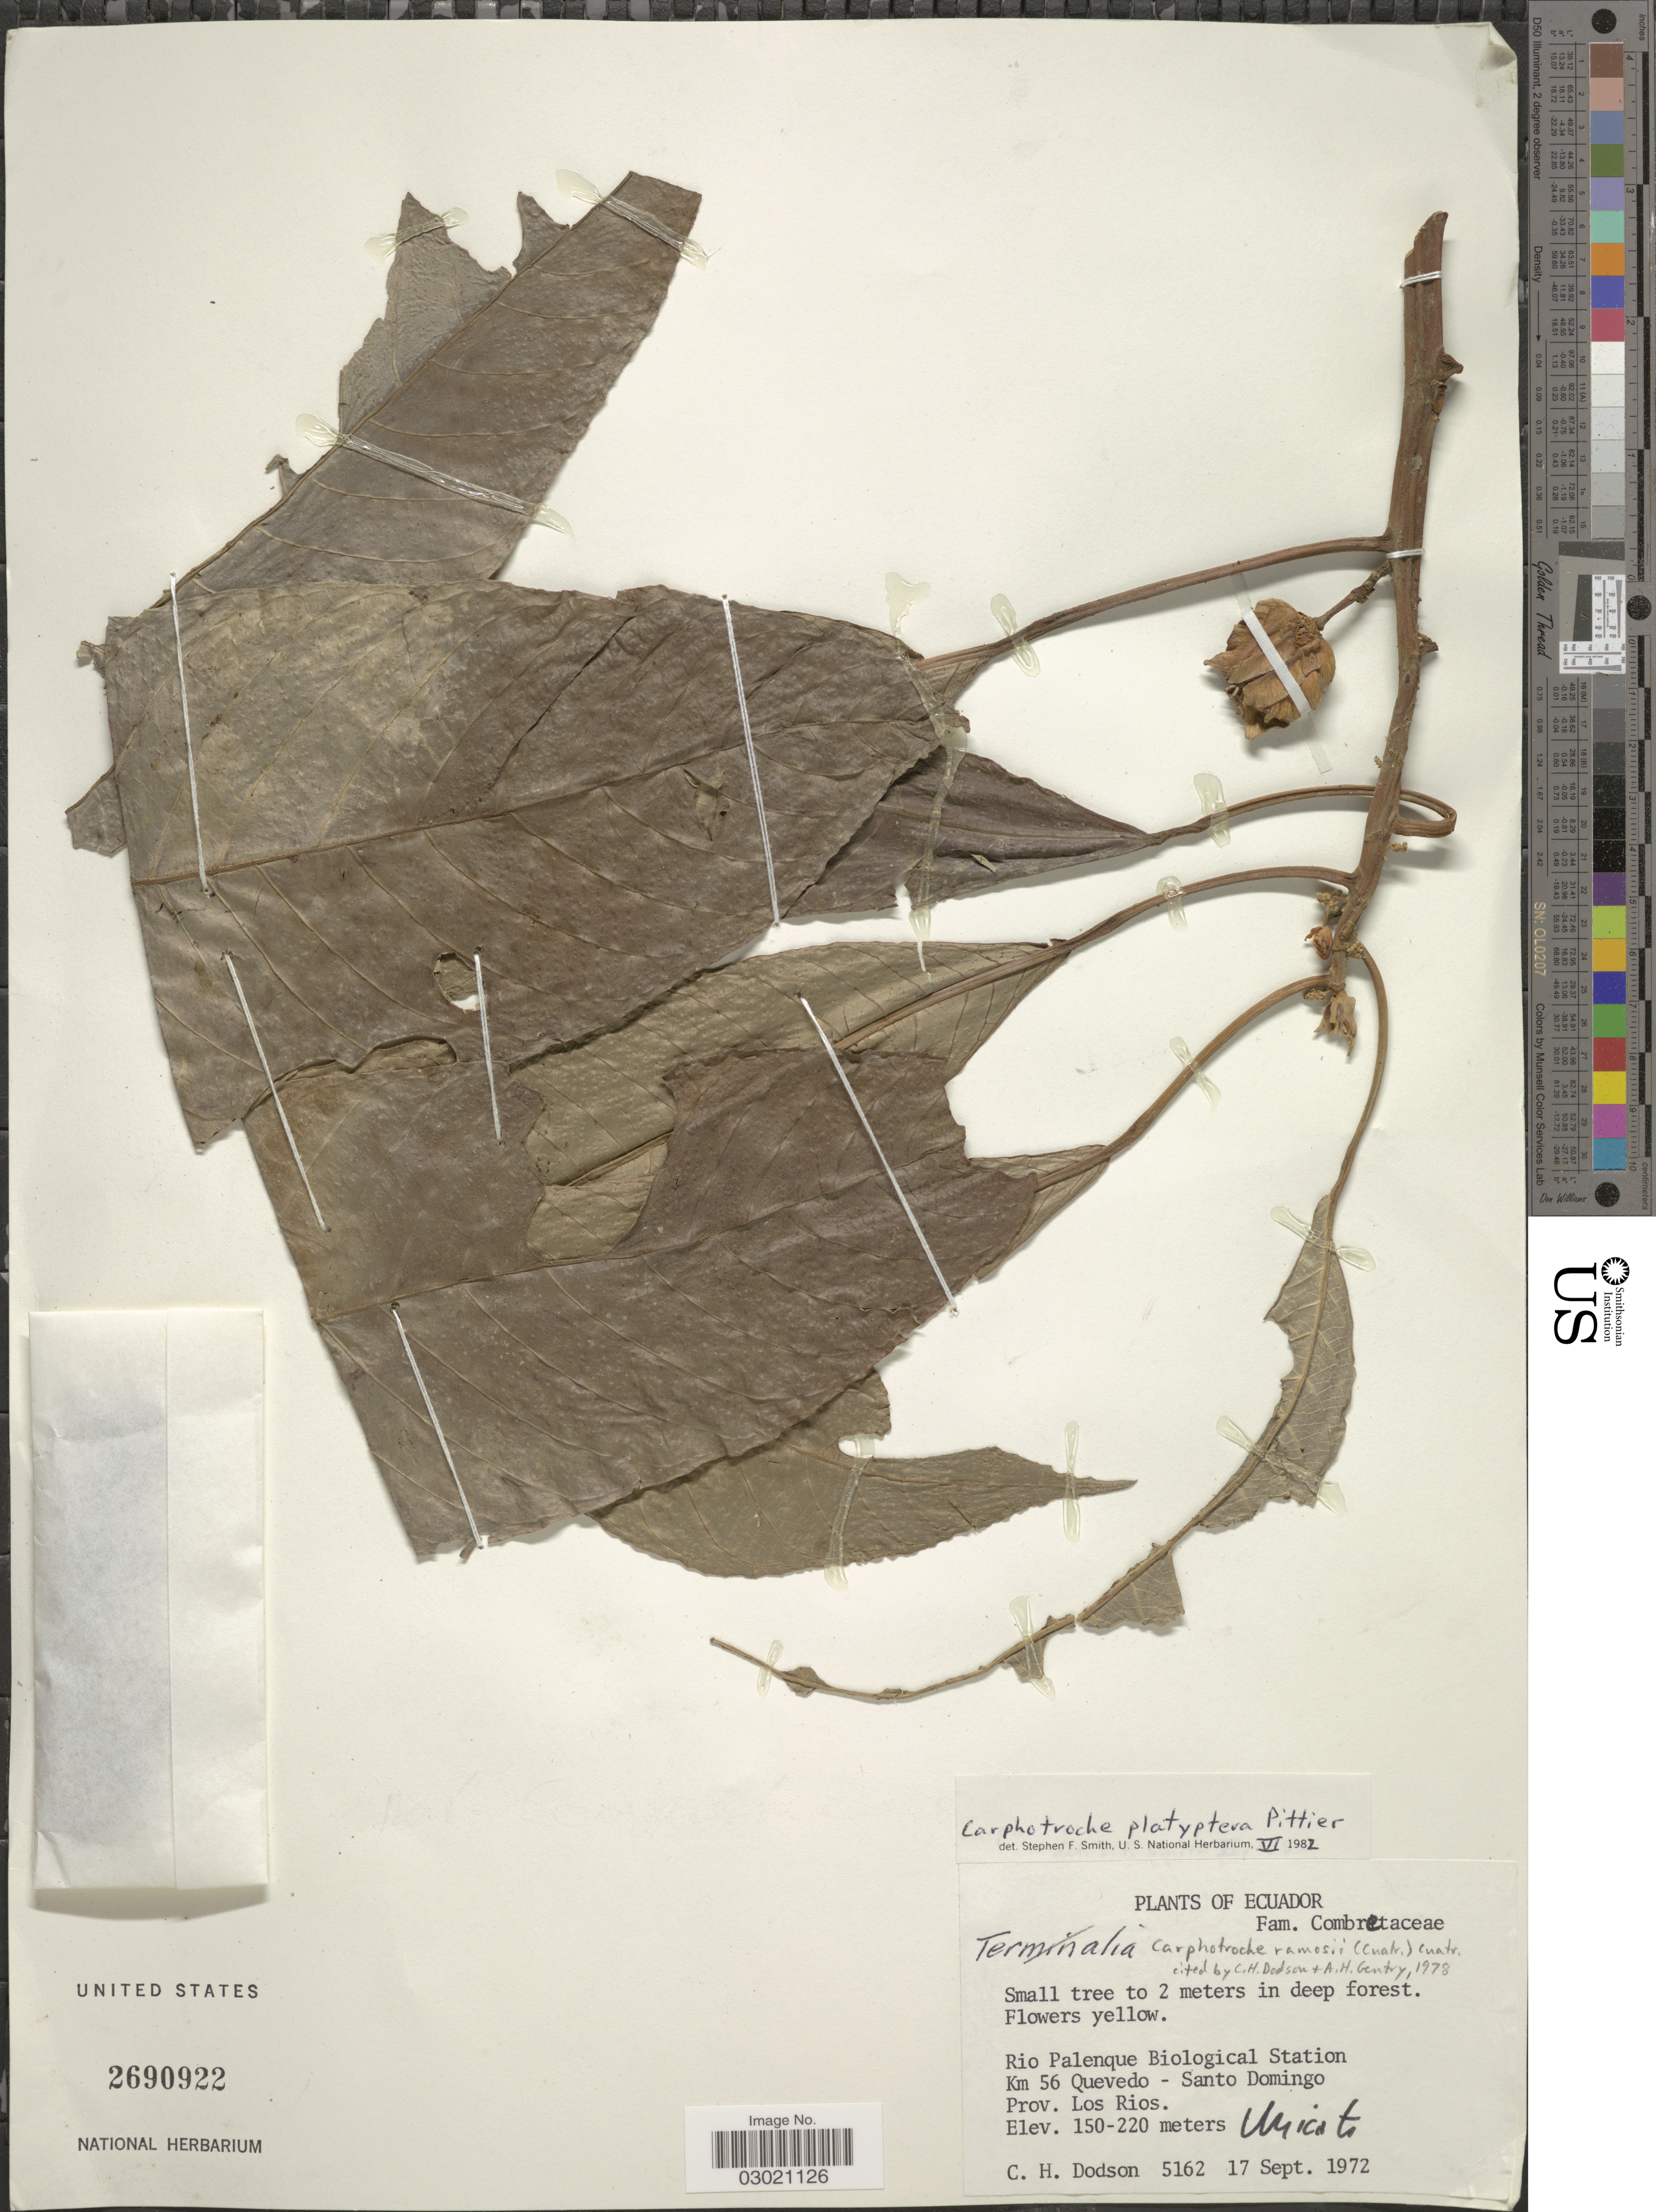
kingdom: Plantae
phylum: Tracheophyta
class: Magnoliopsida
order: Malpighiales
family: Achariaceae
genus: Carpotroche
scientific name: Carpotroche platyptera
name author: Pittier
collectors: C. H. Dodson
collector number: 5162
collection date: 1972-09-17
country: Ecuador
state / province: Los Ríos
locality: Rio Palenque Biological Station, Km 56 Quevedo-Santo Domingo, Unicata [interpreted].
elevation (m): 150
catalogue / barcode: US 2690922